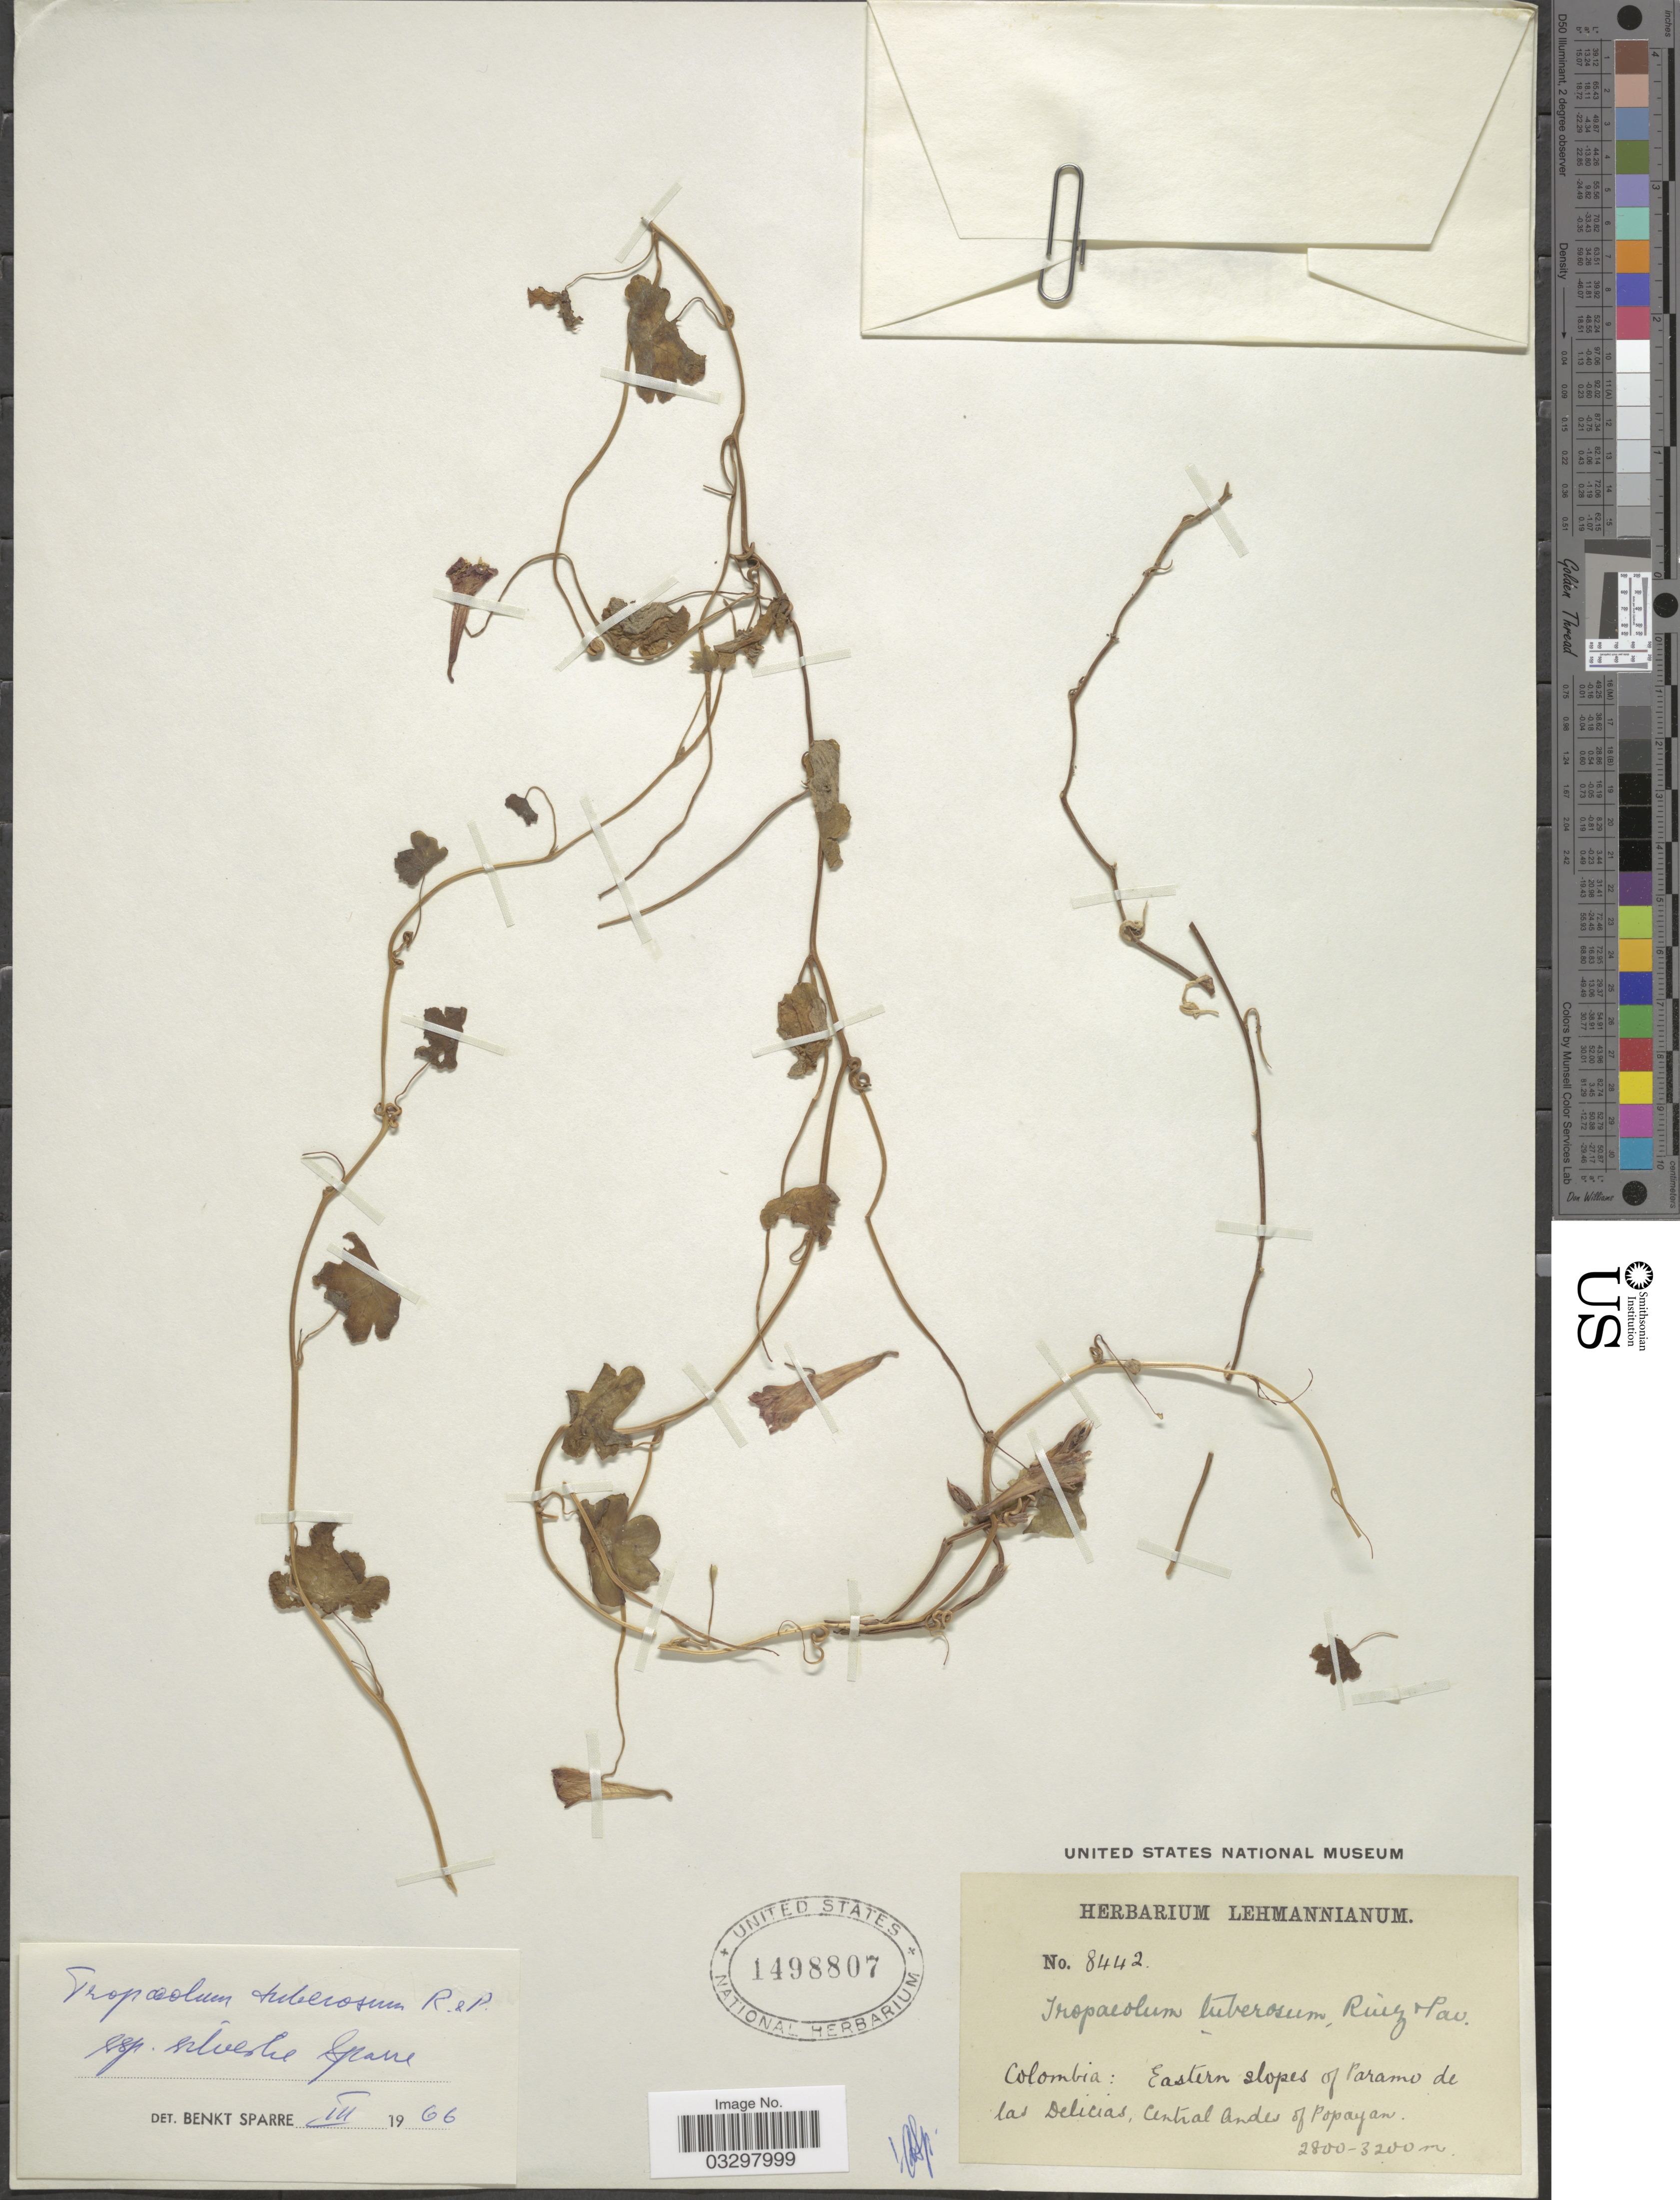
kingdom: Plantae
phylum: Tracheophyta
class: Magnoliopsida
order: Brassicales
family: Tropaeolaceae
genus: Tropaeolum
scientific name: Tropaeolum tuberosum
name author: Ruiz & Pav.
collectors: ex herb. Lehmannianum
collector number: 8442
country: Colombia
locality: Eastern slopes of Paramo de las Delicias, Central Andes of Popayan.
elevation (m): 2800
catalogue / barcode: US 1498807